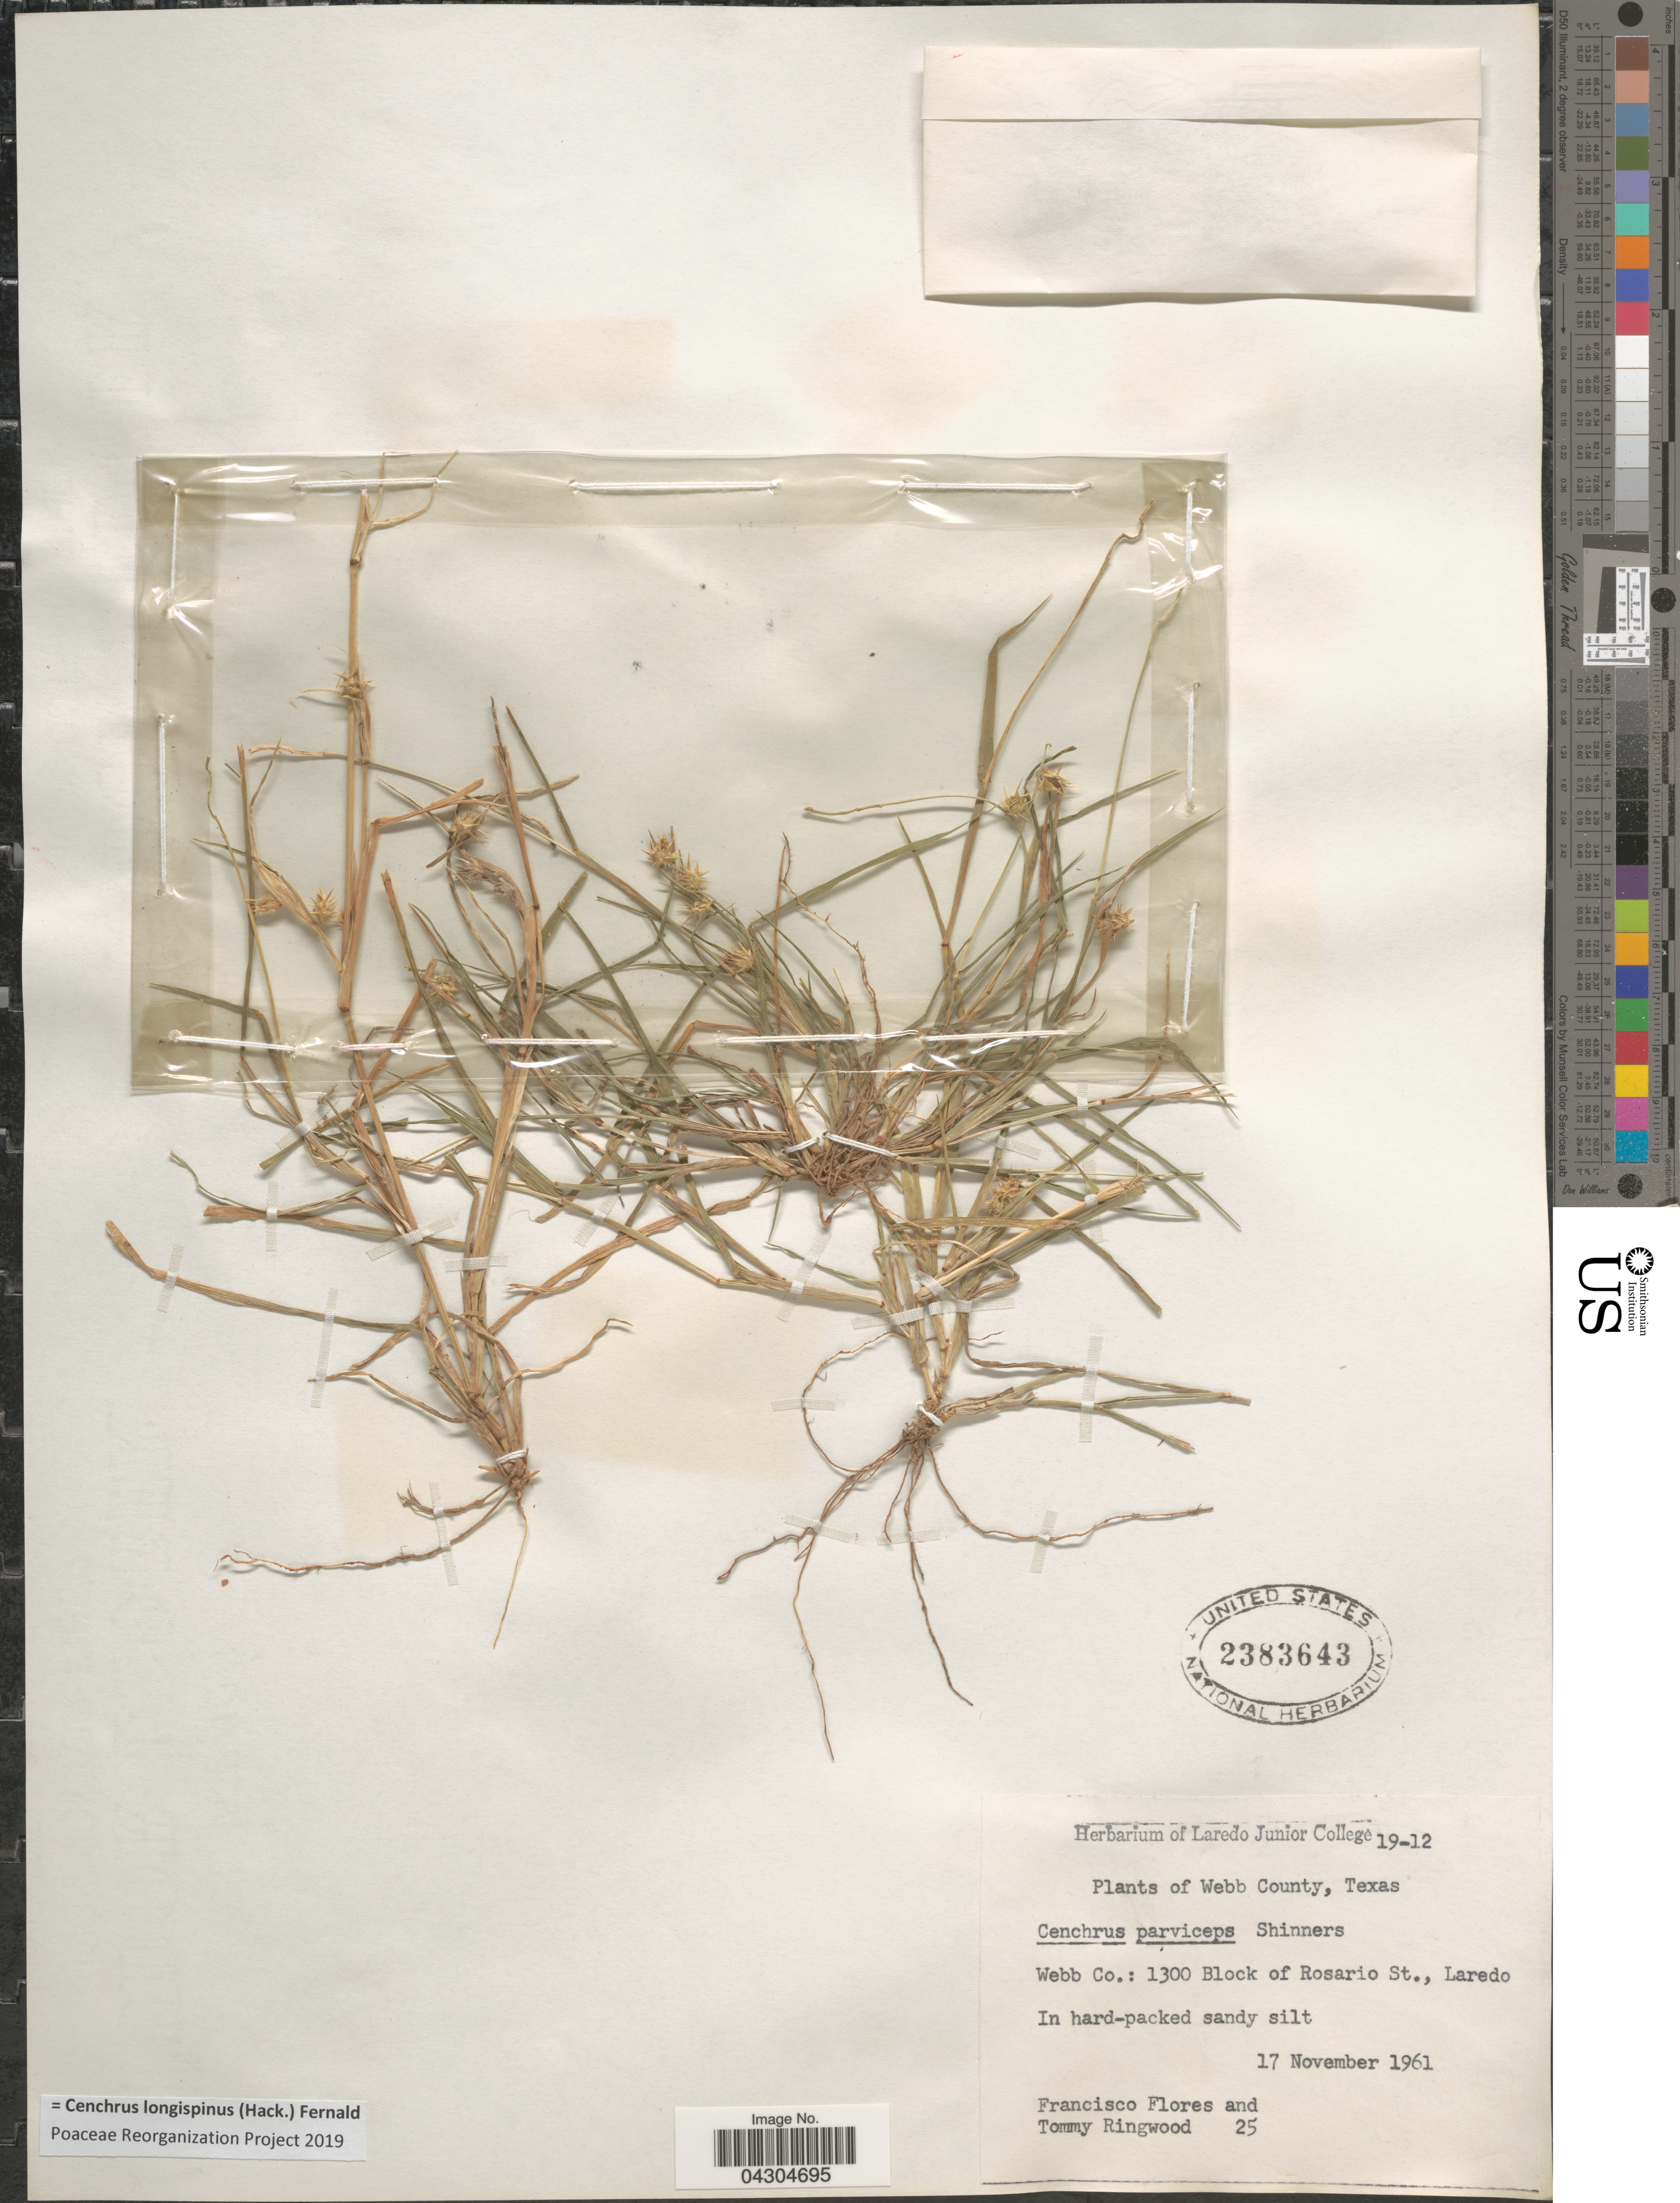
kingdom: Plantae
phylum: Tracheophyta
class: Liliopsida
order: Poales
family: Poaceae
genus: Cenchrus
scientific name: Cenchrus longispinus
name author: (Hack.) Fernald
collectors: F. Flores & T. Ringwood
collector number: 25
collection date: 1961-11-17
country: United States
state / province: Texas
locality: Webb County. Webb Co.: 1300 Block of Rosario St., Laredo.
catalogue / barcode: US 2383643